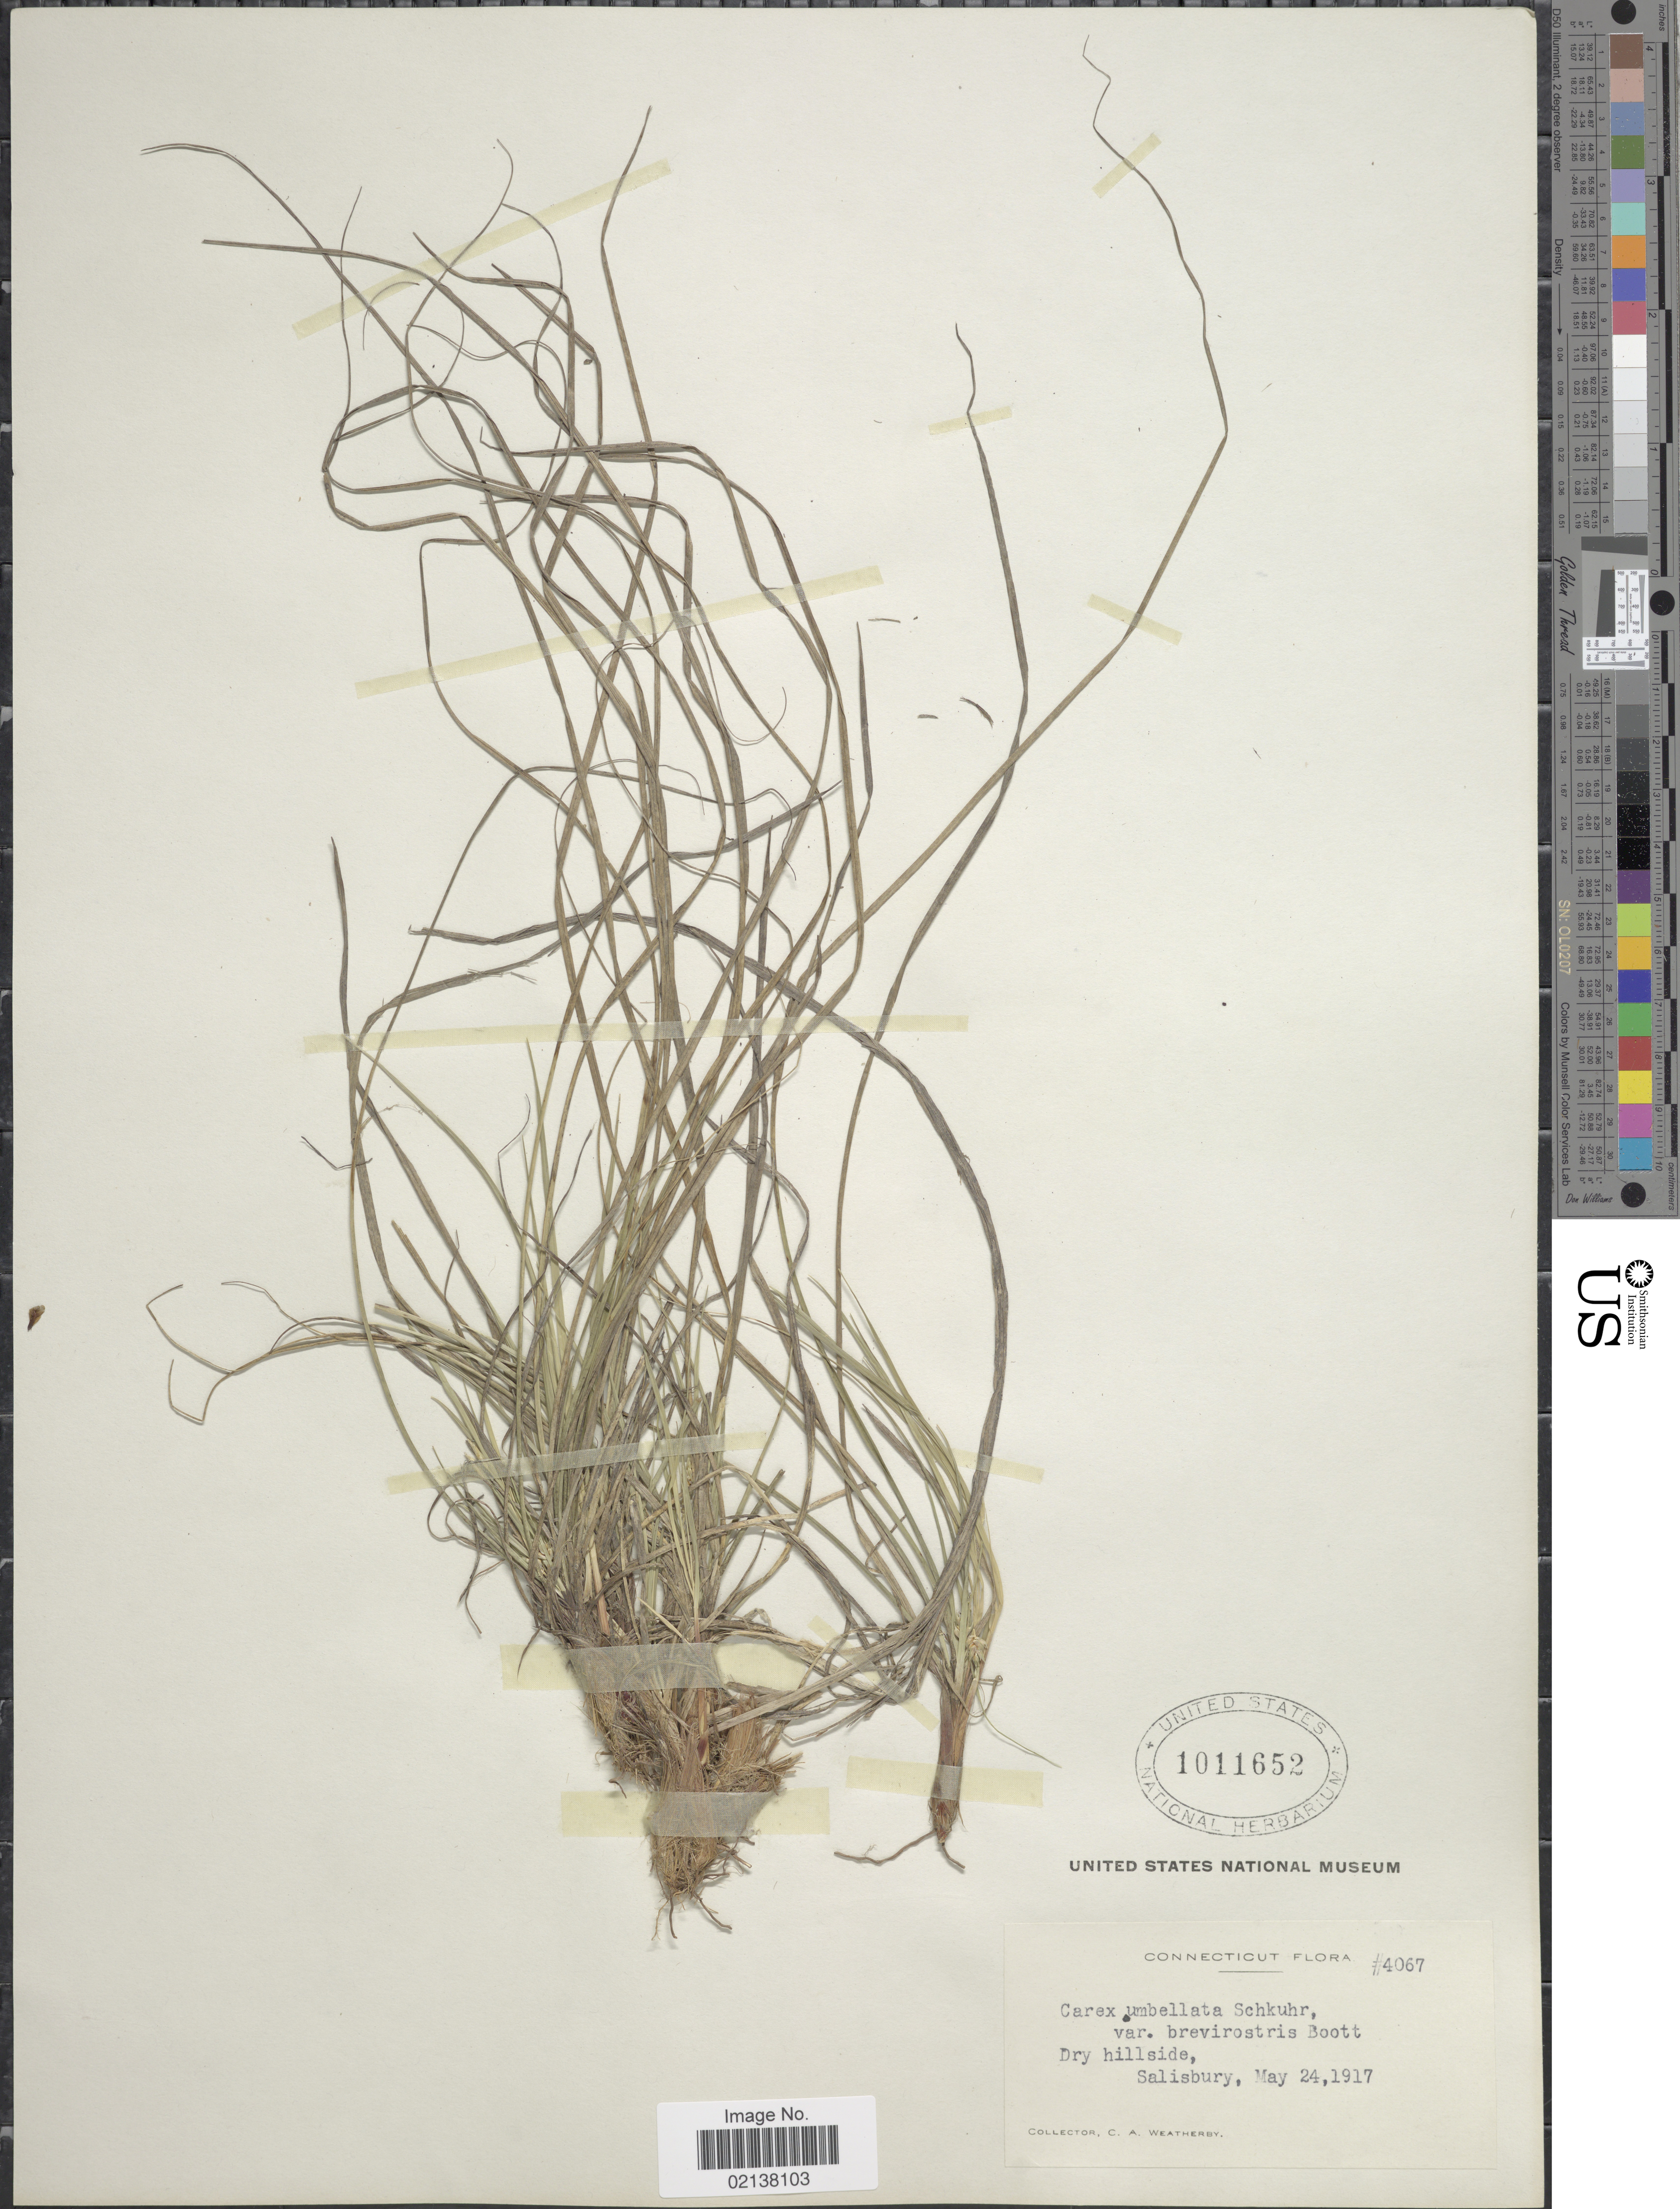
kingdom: Plantae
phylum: Tracheophyta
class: Liliopsida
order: Poales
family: Cyperaceae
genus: Carex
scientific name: Carex umbellata var. brevirostris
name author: Boott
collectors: C. A. Weatherby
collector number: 4067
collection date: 1917-05-24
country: United States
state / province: Connecticut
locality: Dry hillside, Salisbury.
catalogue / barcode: US 1011652